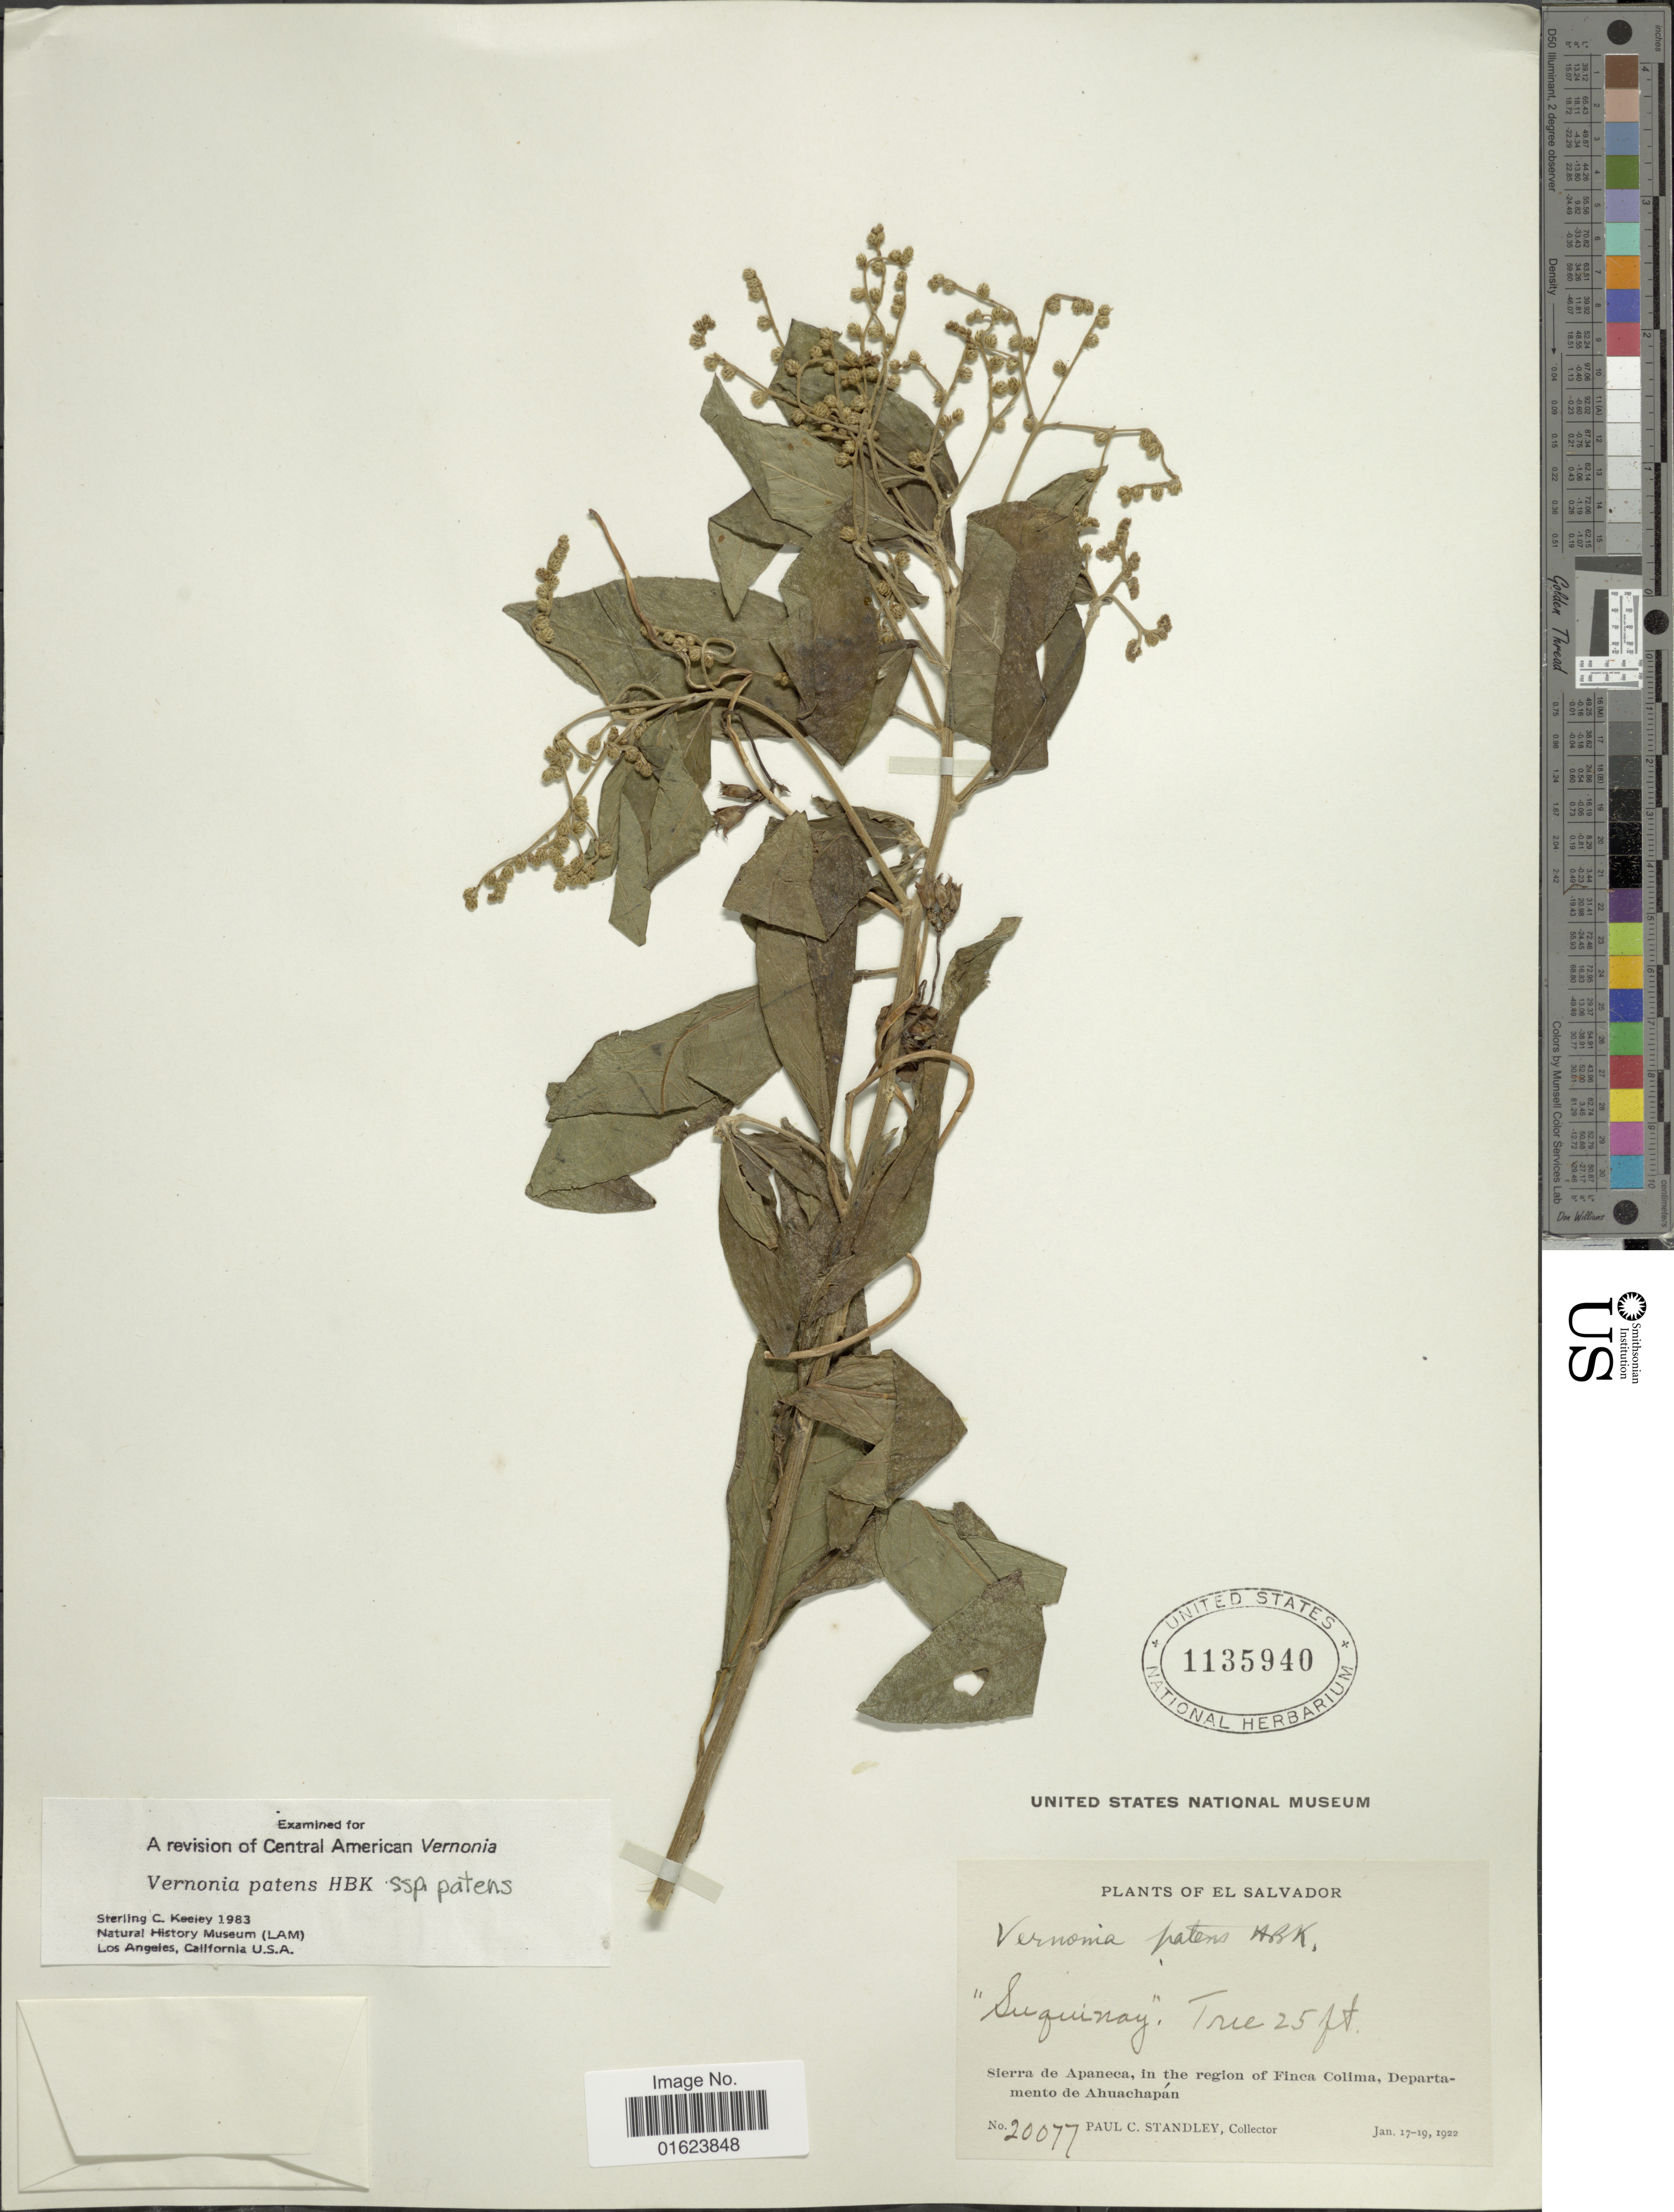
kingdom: Plantae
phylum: Tracheophyta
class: Magnoliopsida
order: Asterales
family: Asteraceae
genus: Vernonanthura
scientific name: Vernonanthura patens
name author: (Kunth) H. Rob.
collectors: P. C. Standley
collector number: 20077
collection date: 1922-01-17/1922-01-19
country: El Salvador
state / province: Ahuachapan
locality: Sierra de Apaneca, in the region of Finca Colima, Departamento de Ahuachapan.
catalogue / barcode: US 1135940